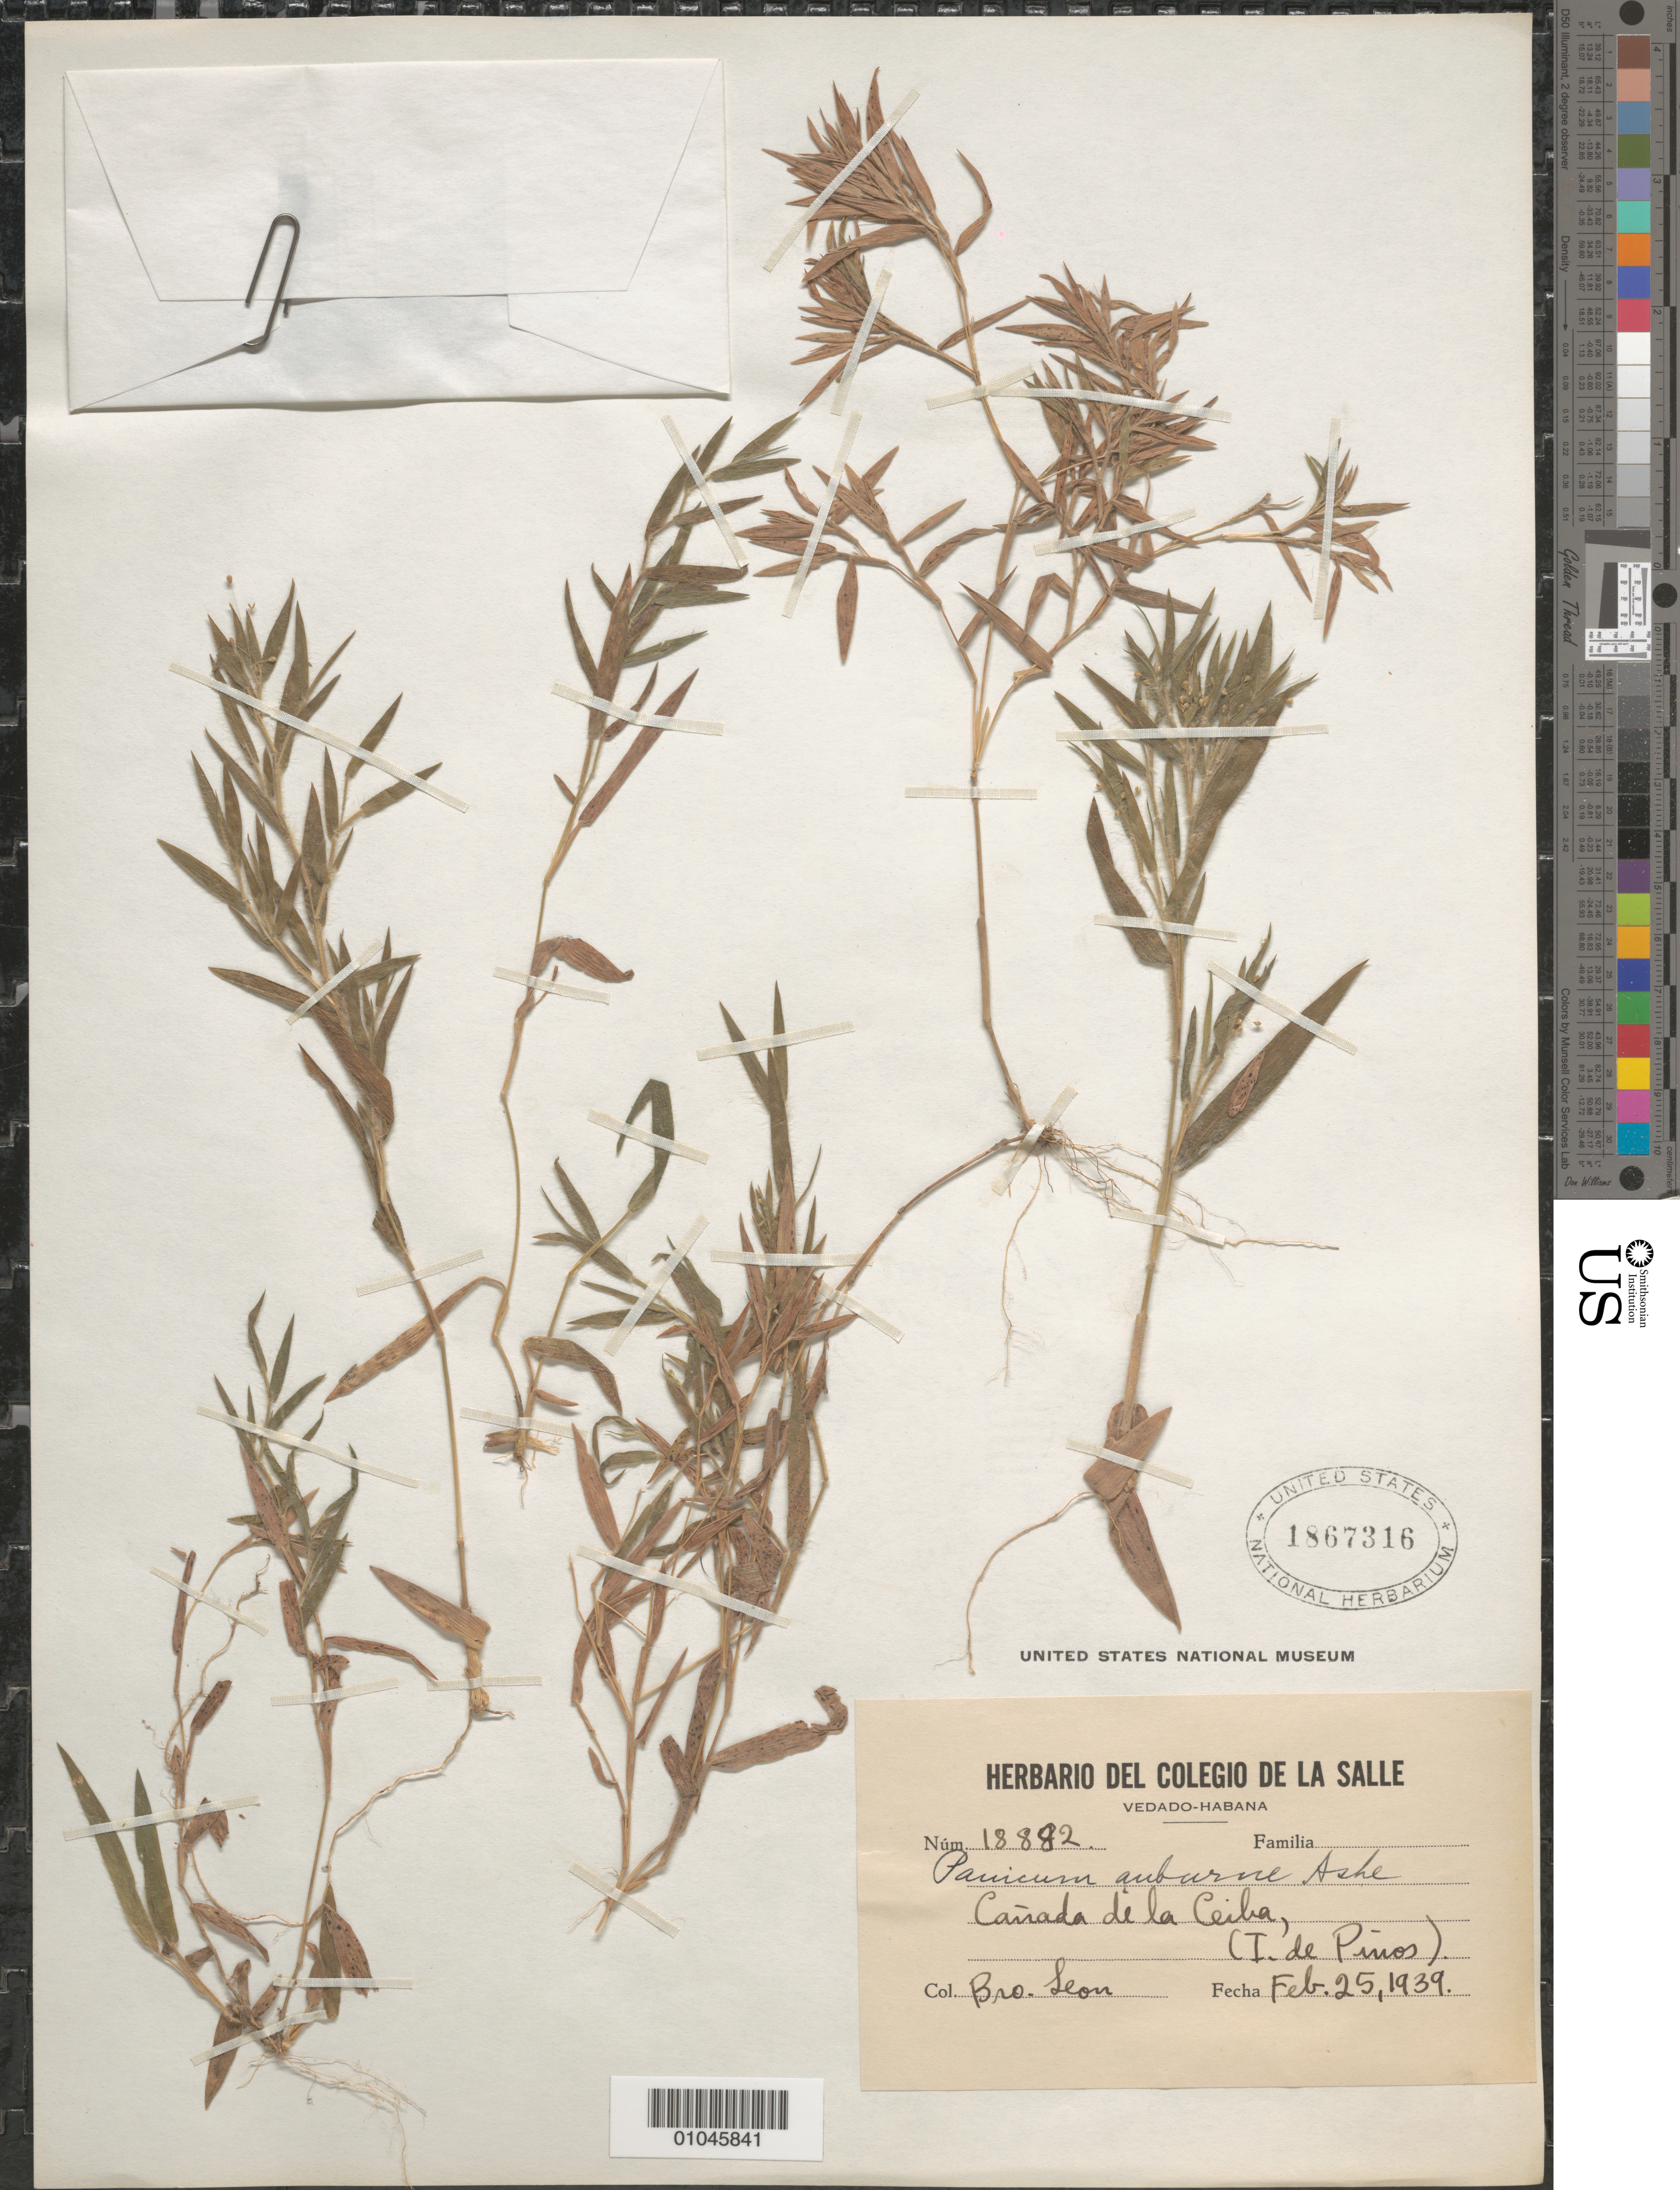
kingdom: Plantae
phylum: Tracheophyta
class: Liliopsida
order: Poales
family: Poaceae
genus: Panicum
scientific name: Panicum auburne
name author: Ashe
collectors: Bro. León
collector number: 18892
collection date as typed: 25 Feb 1939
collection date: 1939-02-25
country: Cuba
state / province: Isla de la Juventud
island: Isla de la Juventud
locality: Canada de la Ceiba Isle de Pines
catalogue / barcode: US 1867316